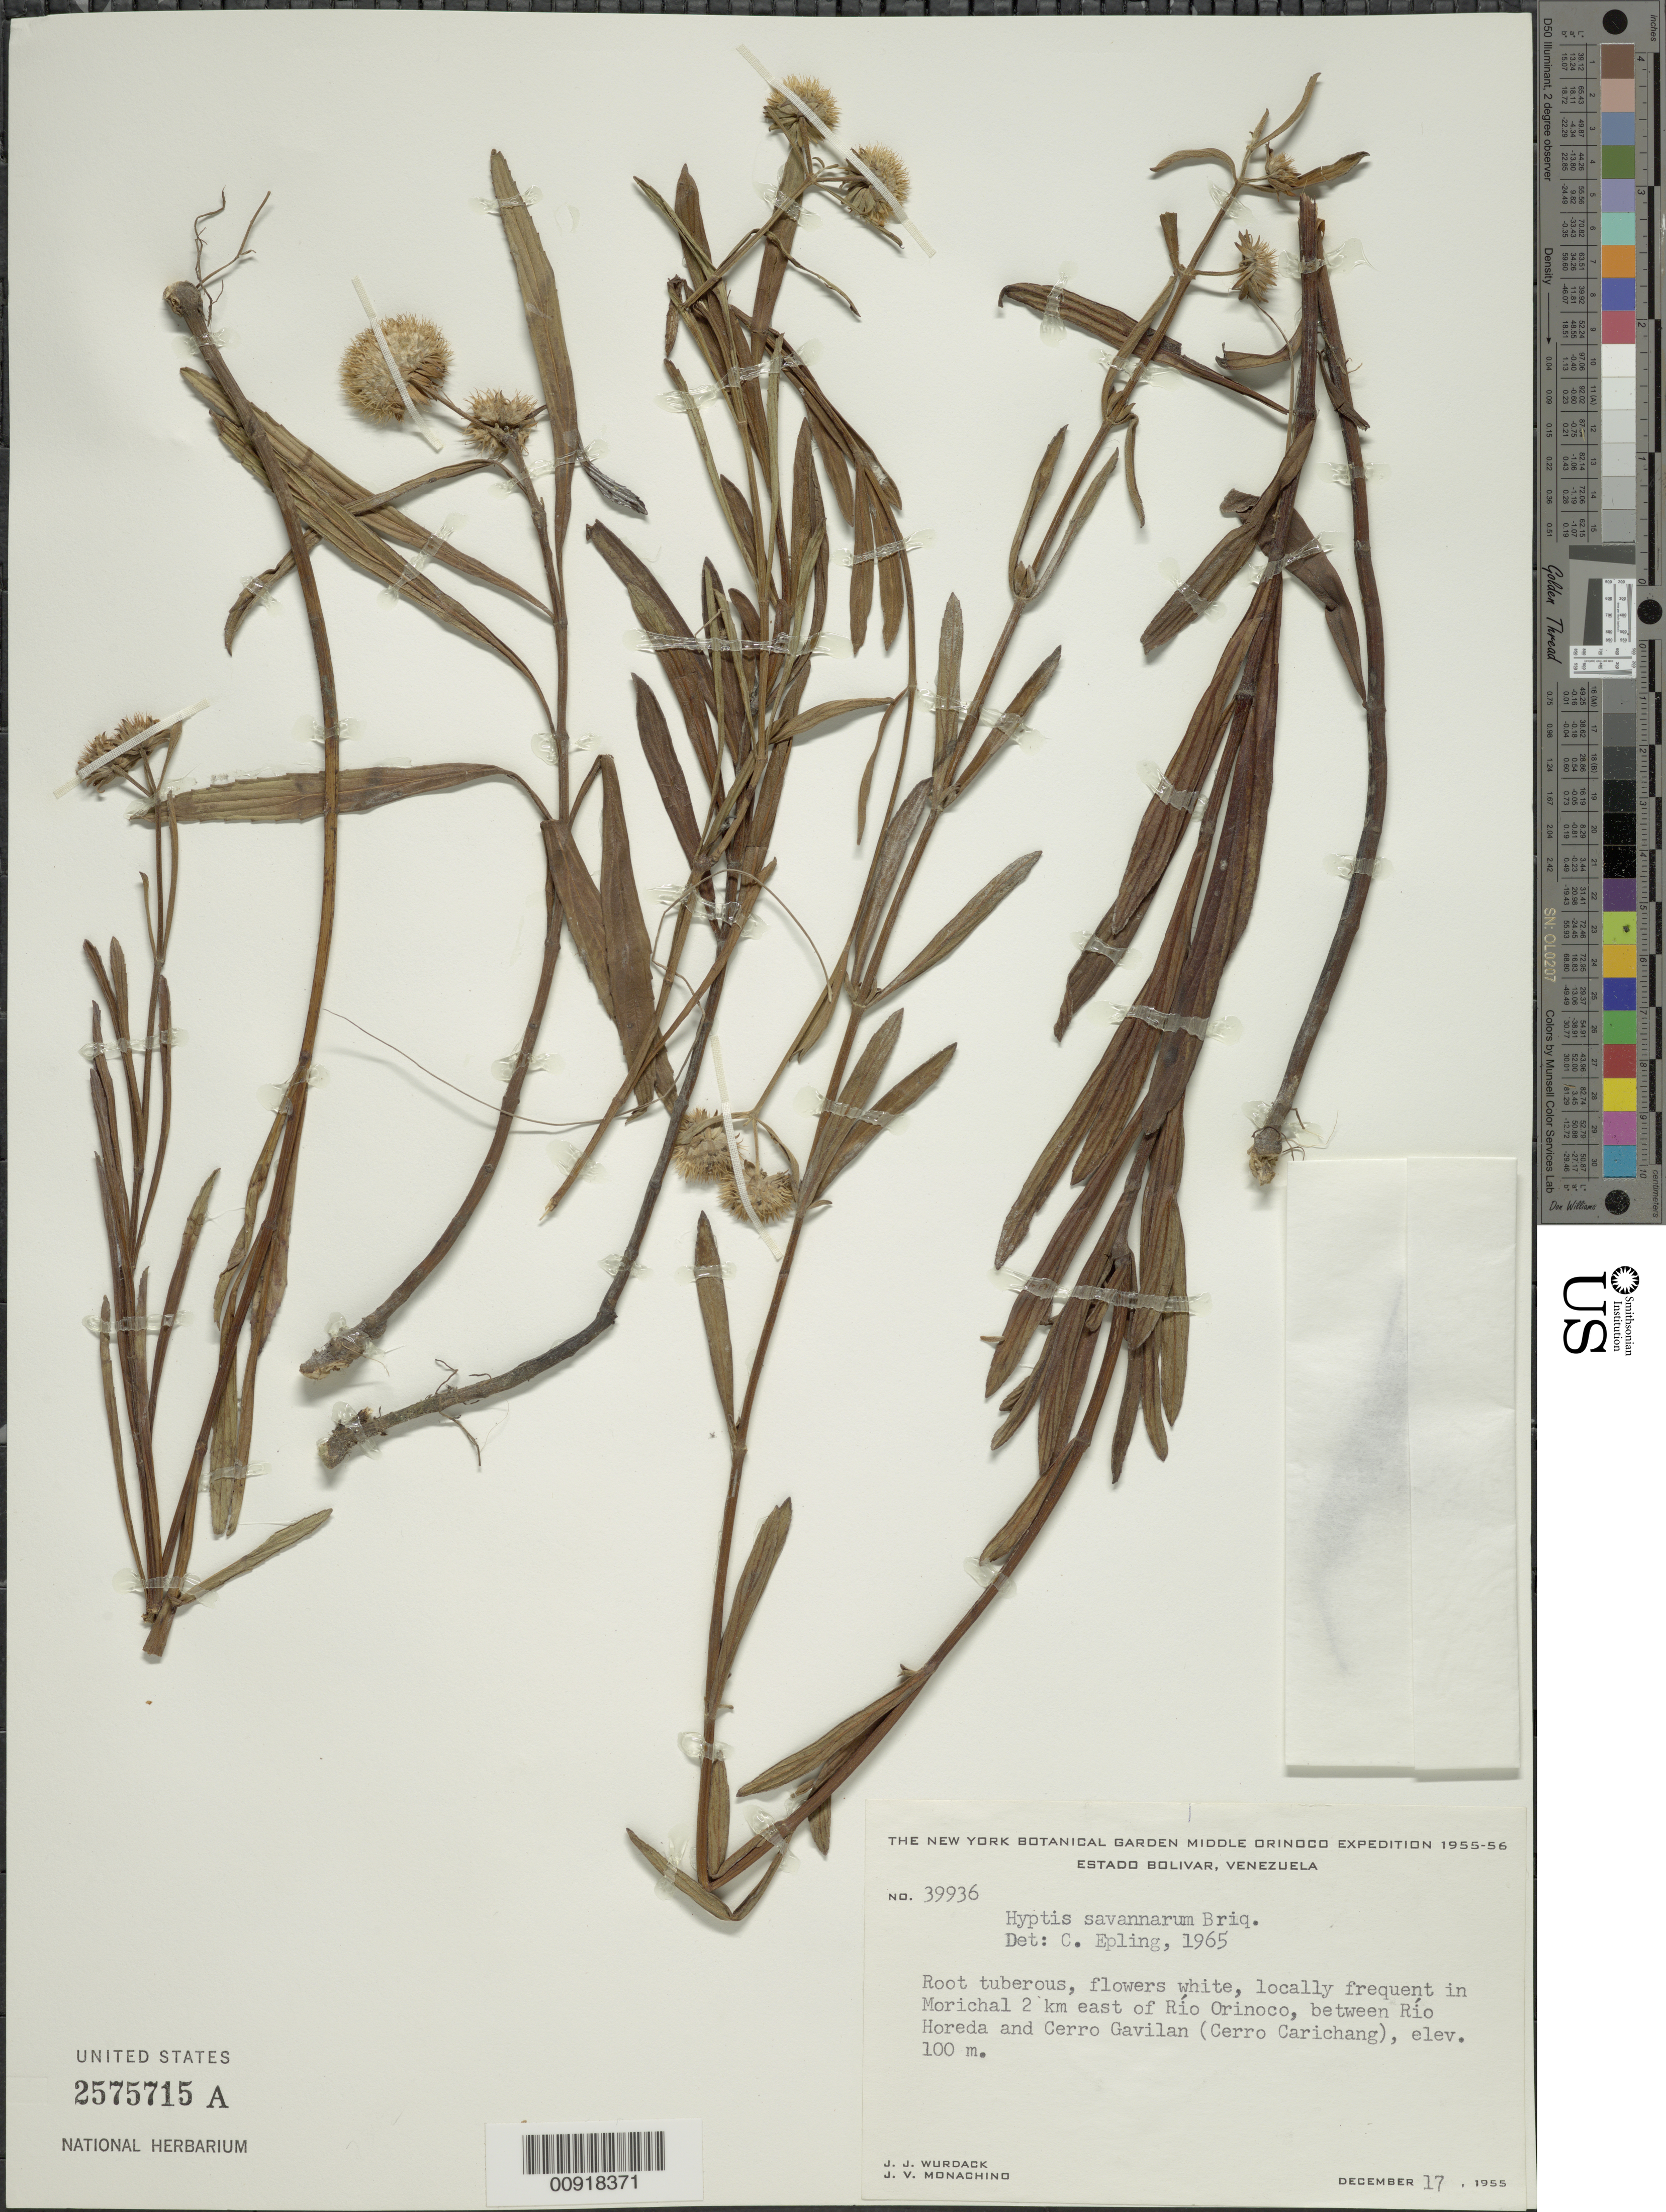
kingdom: Plantae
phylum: Tracheophyta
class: Magnoliopsida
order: Lamiales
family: Lamiaceae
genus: Hyptis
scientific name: Hyptis savannarum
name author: Briq.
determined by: Epling, C. C.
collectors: J. J. Wurdack & J. V. Monachino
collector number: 39936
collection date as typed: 17-Dec-55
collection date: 1955-12-17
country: Venezuela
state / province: Bolívar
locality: Río Orinoco, 2 km E, between Río Horeda and Cerro Gavilan (Cerro Carichang)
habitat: Morichal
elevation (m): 100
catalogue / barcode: US 2575715A